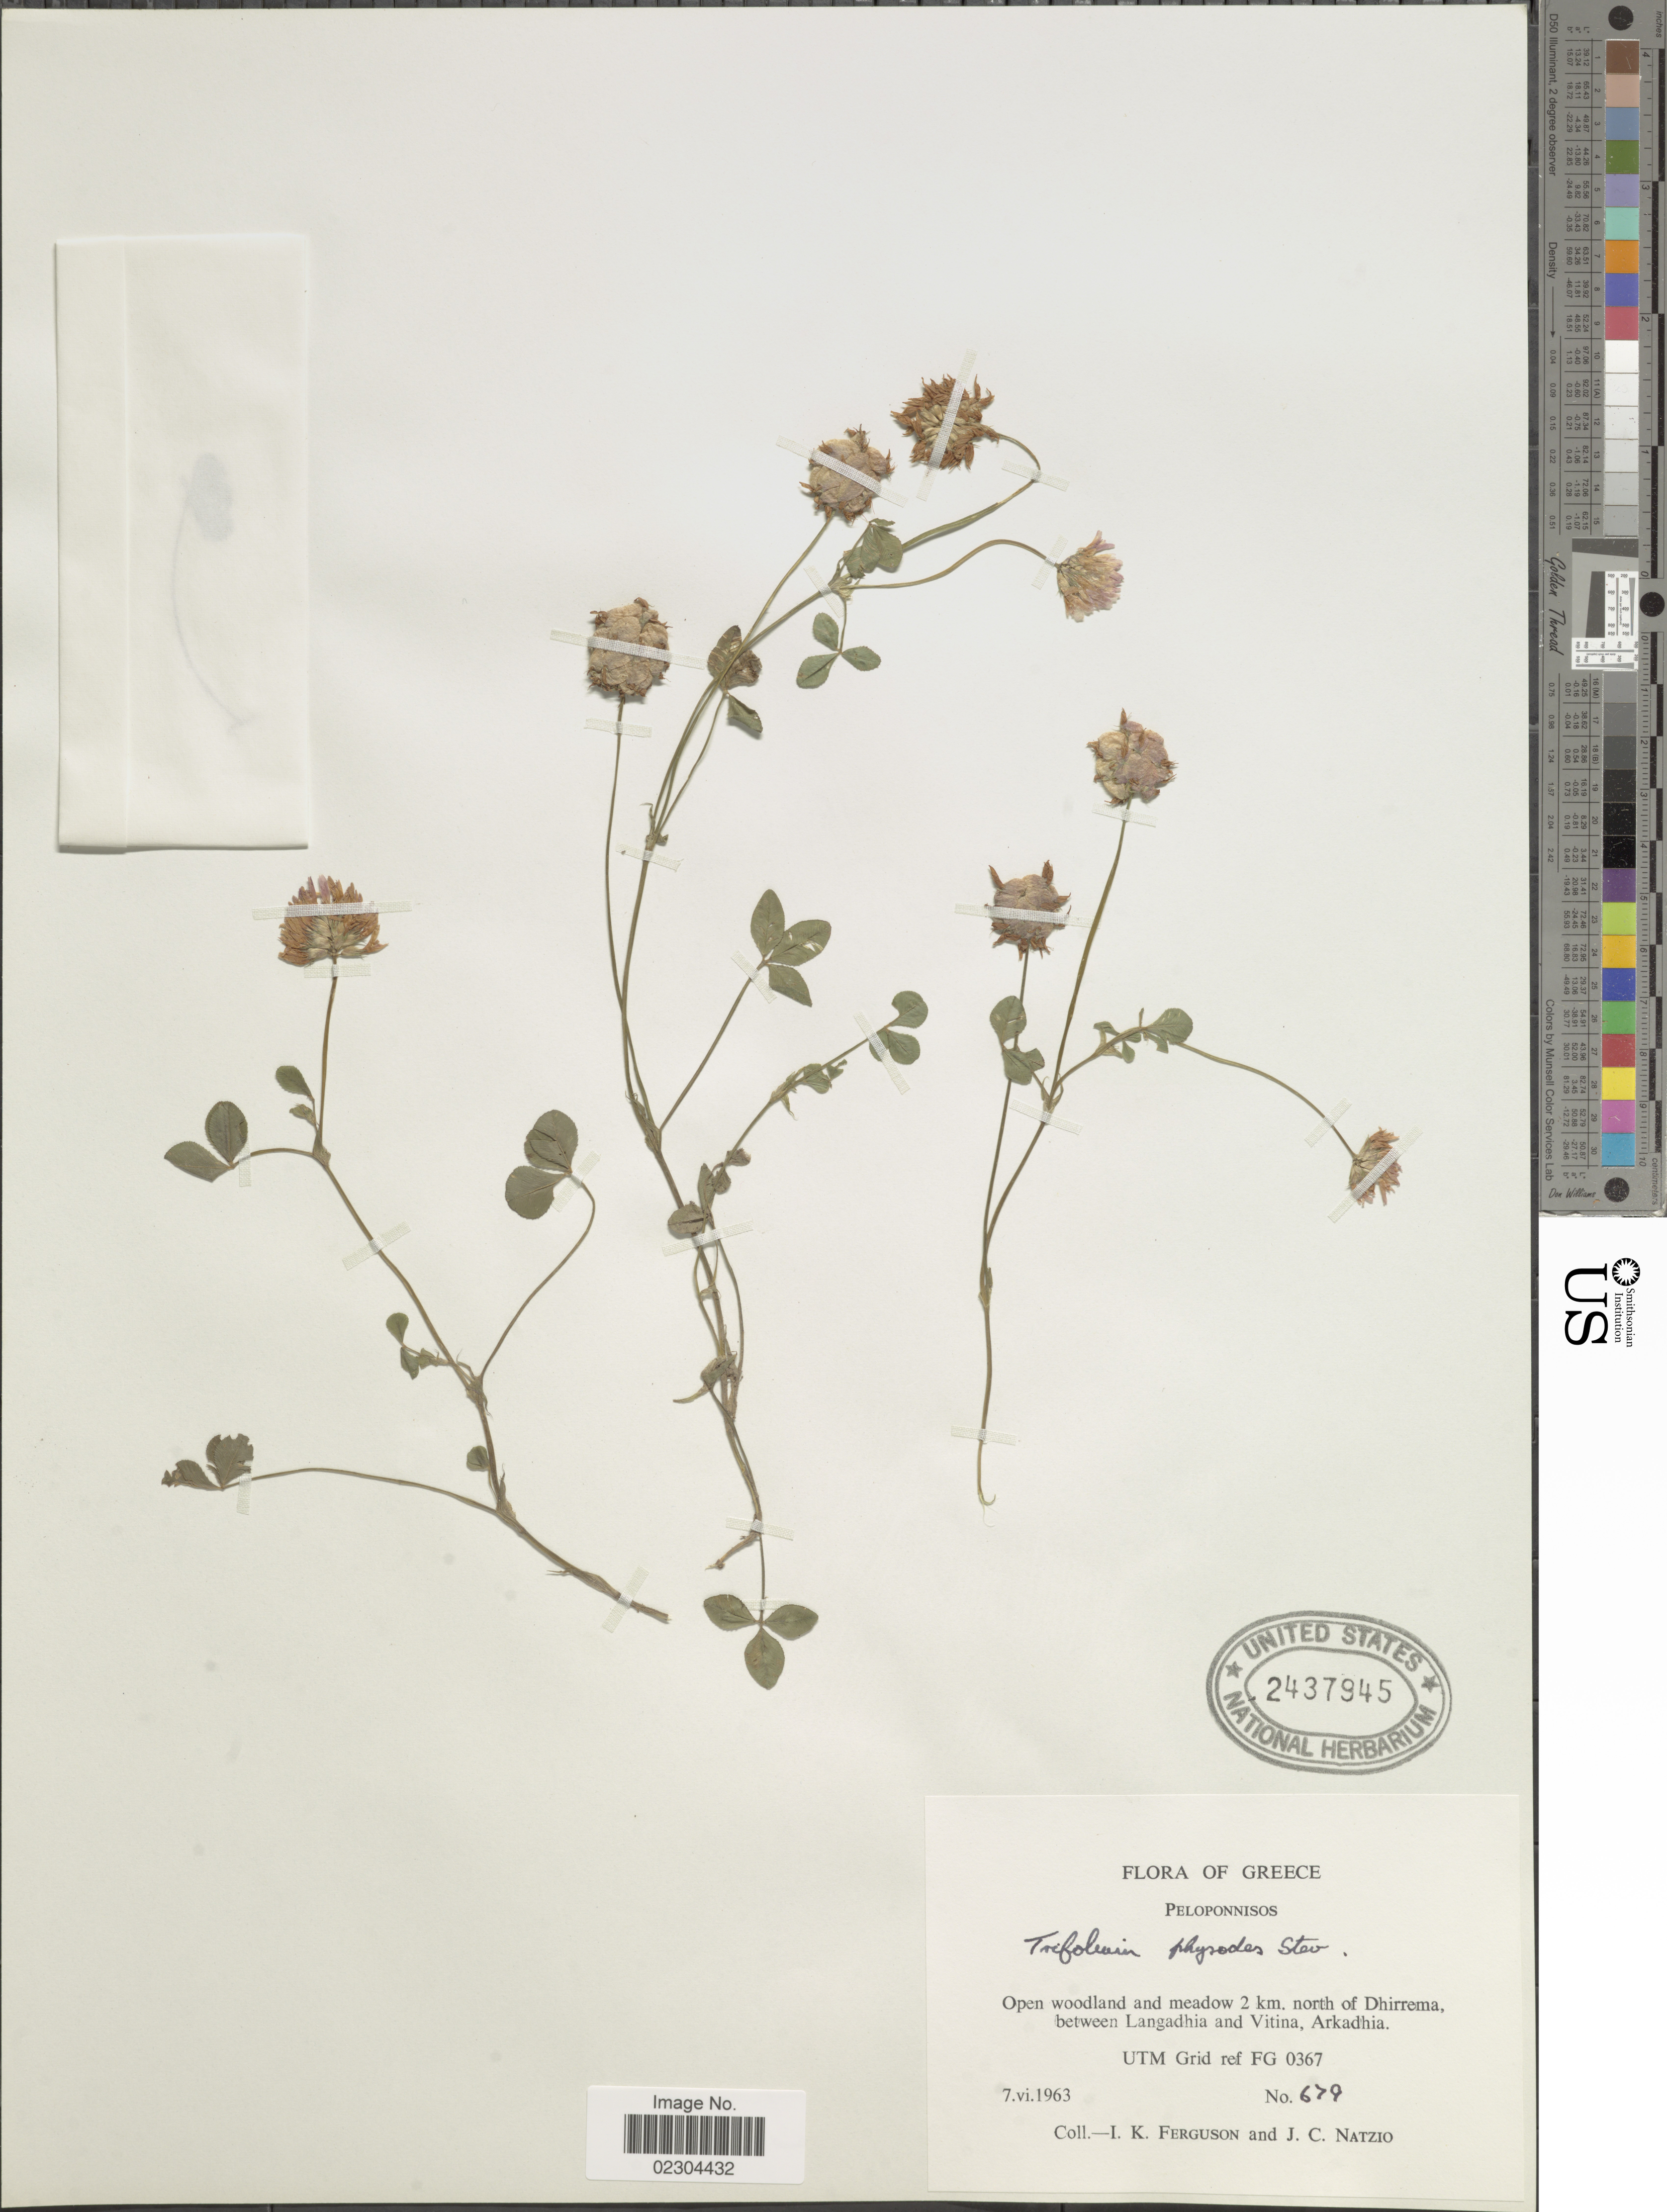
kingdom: Plantae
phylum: Tracheophyta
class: Magnoliopsida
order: Fabales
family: Fabaceae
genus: Trifolium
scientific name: Trifolium physodes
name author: M. Bieb.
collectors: I. K. Ferguson & J. Natzio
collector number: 679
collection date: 1963-06-07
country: Greece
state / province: Peloponnese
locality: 2 km. north of Dhirrenma between Langadhia and Vitina, Arkadhia. UTMGrid ref FG 0367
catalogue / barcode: US 2437945